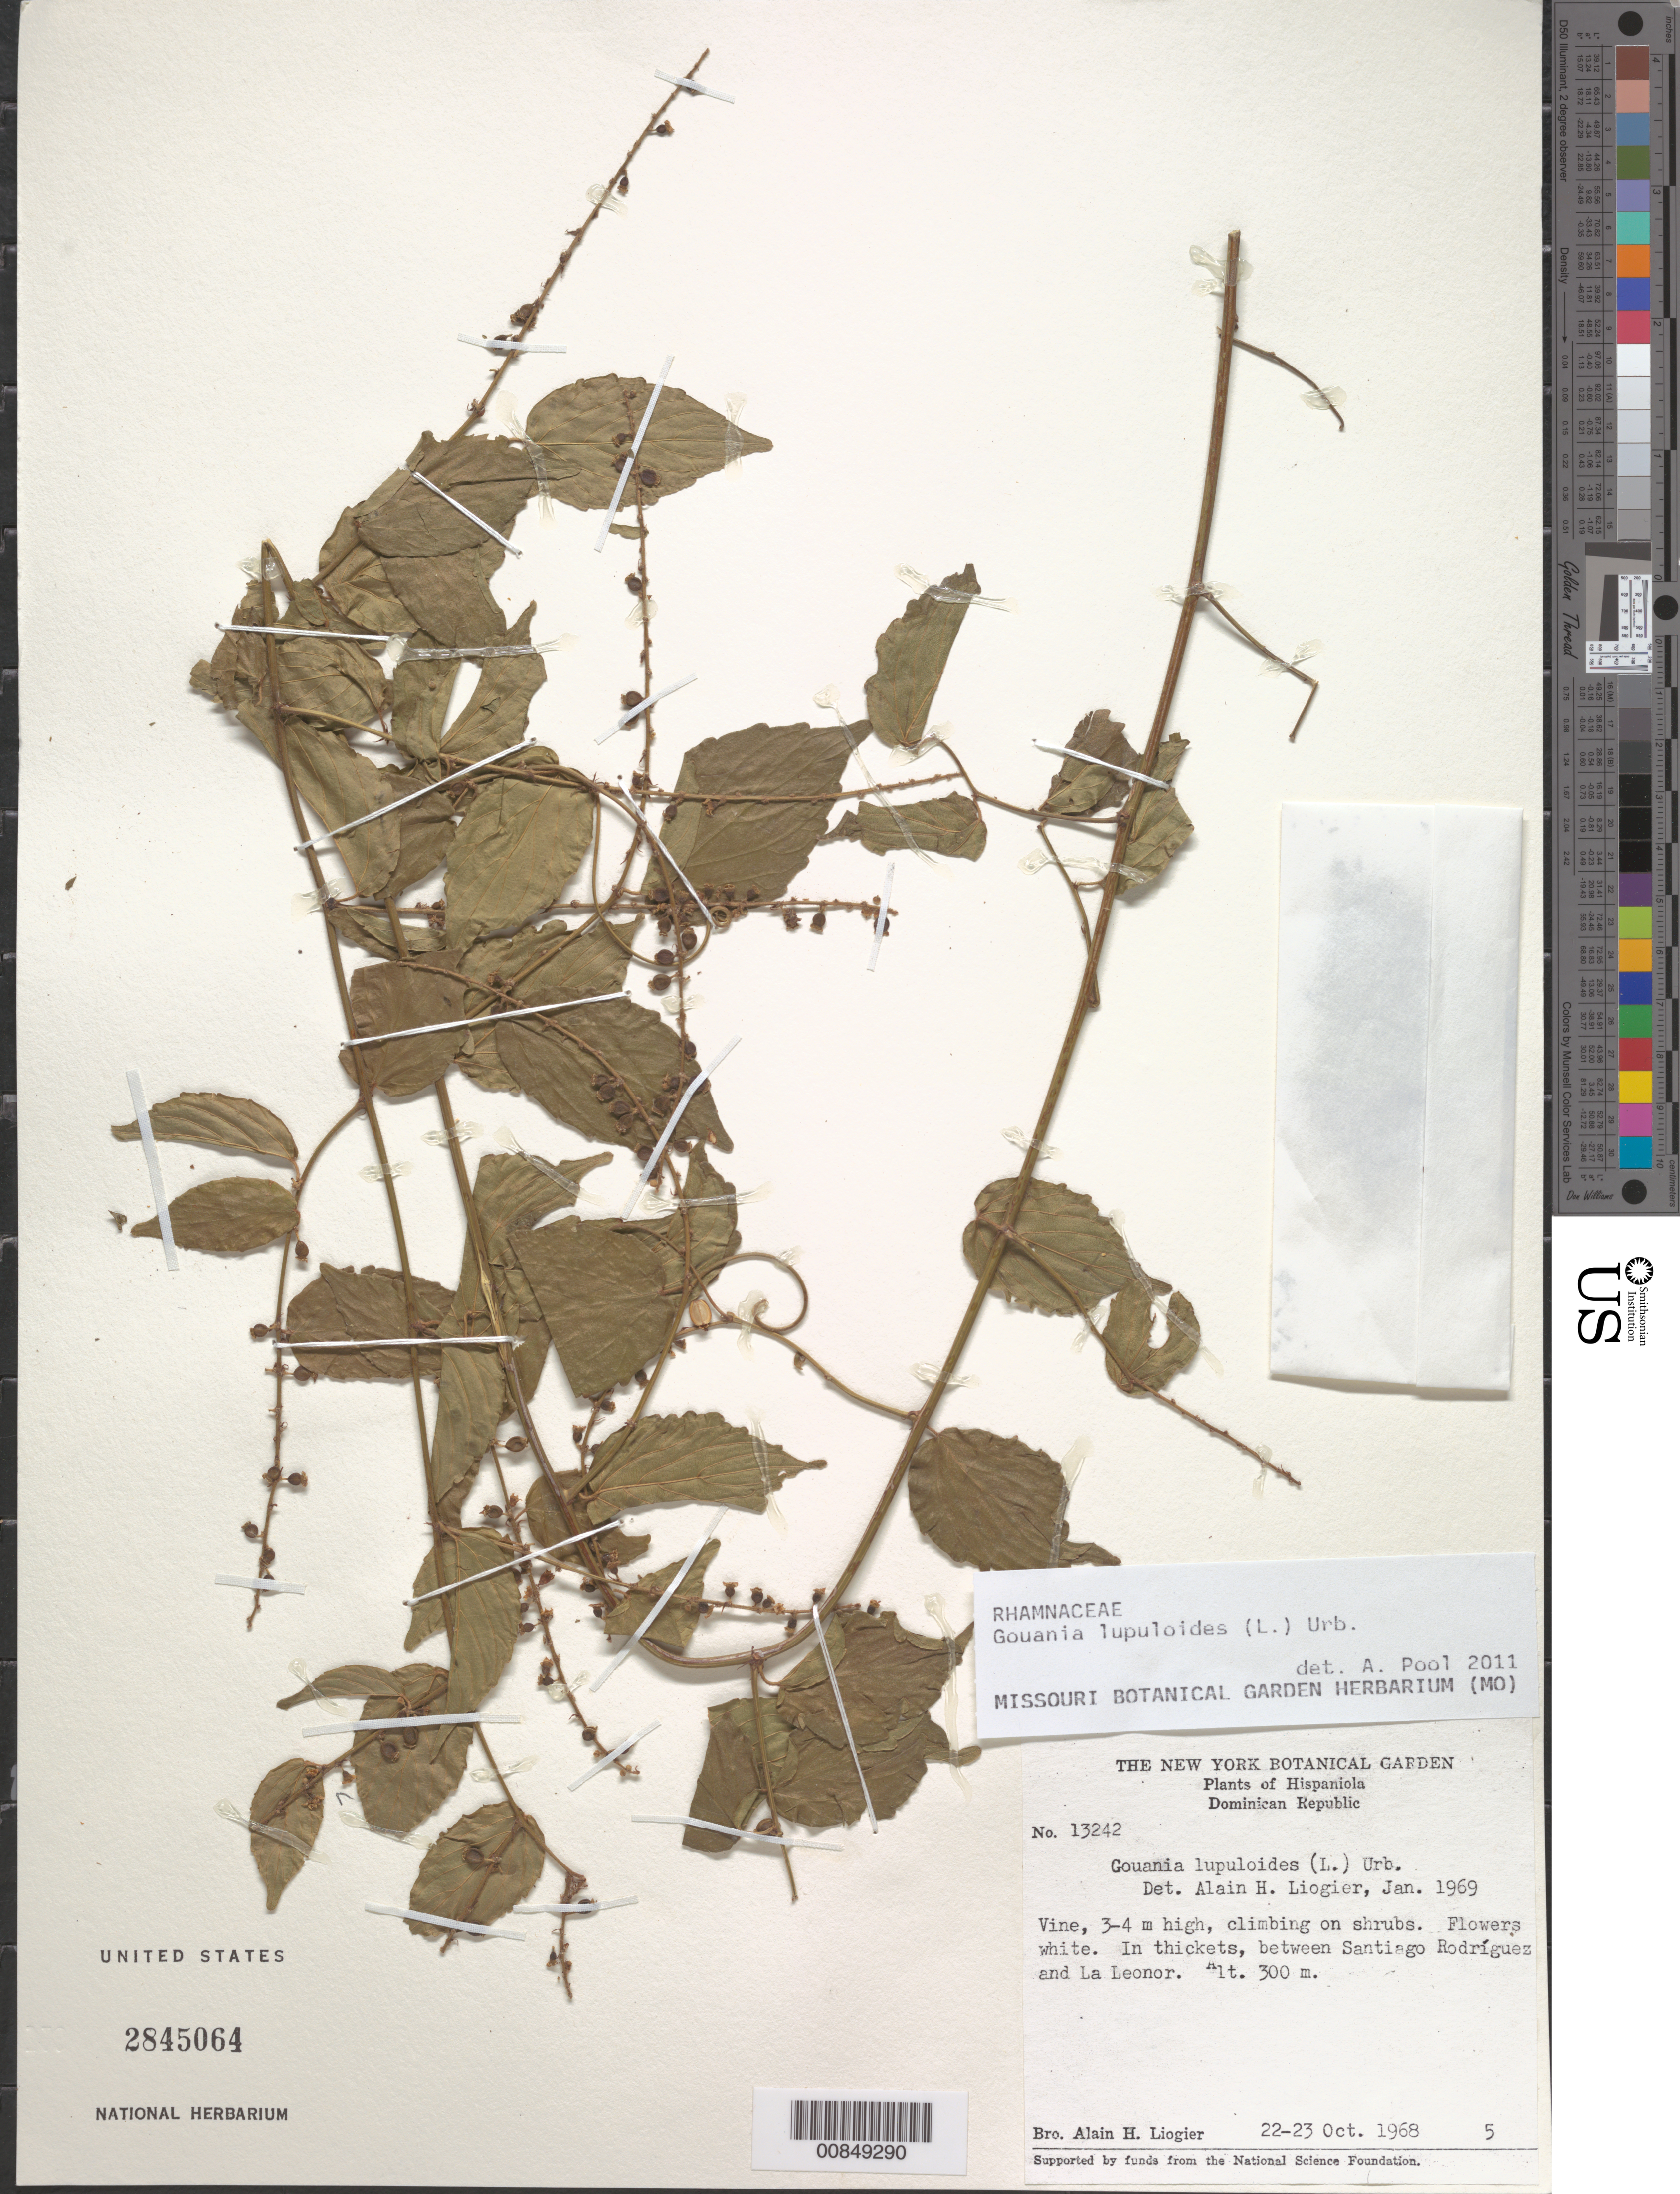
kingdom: Plantae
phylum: Tracheophyta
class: Magnoliopsida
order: Rosales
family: Rhamnaceae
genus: Gouania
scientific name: Gouania lupuloides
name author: (L.) Urb.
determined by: Pool, A., (MO), Missouri Botanical Garden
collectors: A. H. Liogier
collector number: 13242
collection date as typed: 22 Oct 1968 to 23 Oct 1968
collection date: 1968-10-22/1968-10-23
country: Dominican Republic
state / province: Santiago Rodríguez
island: Hispaniola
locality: Between Santiago Rodríguez and La Leonor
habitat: Climbing on shrubs in thickets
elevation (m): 300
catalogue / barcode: US 2845064